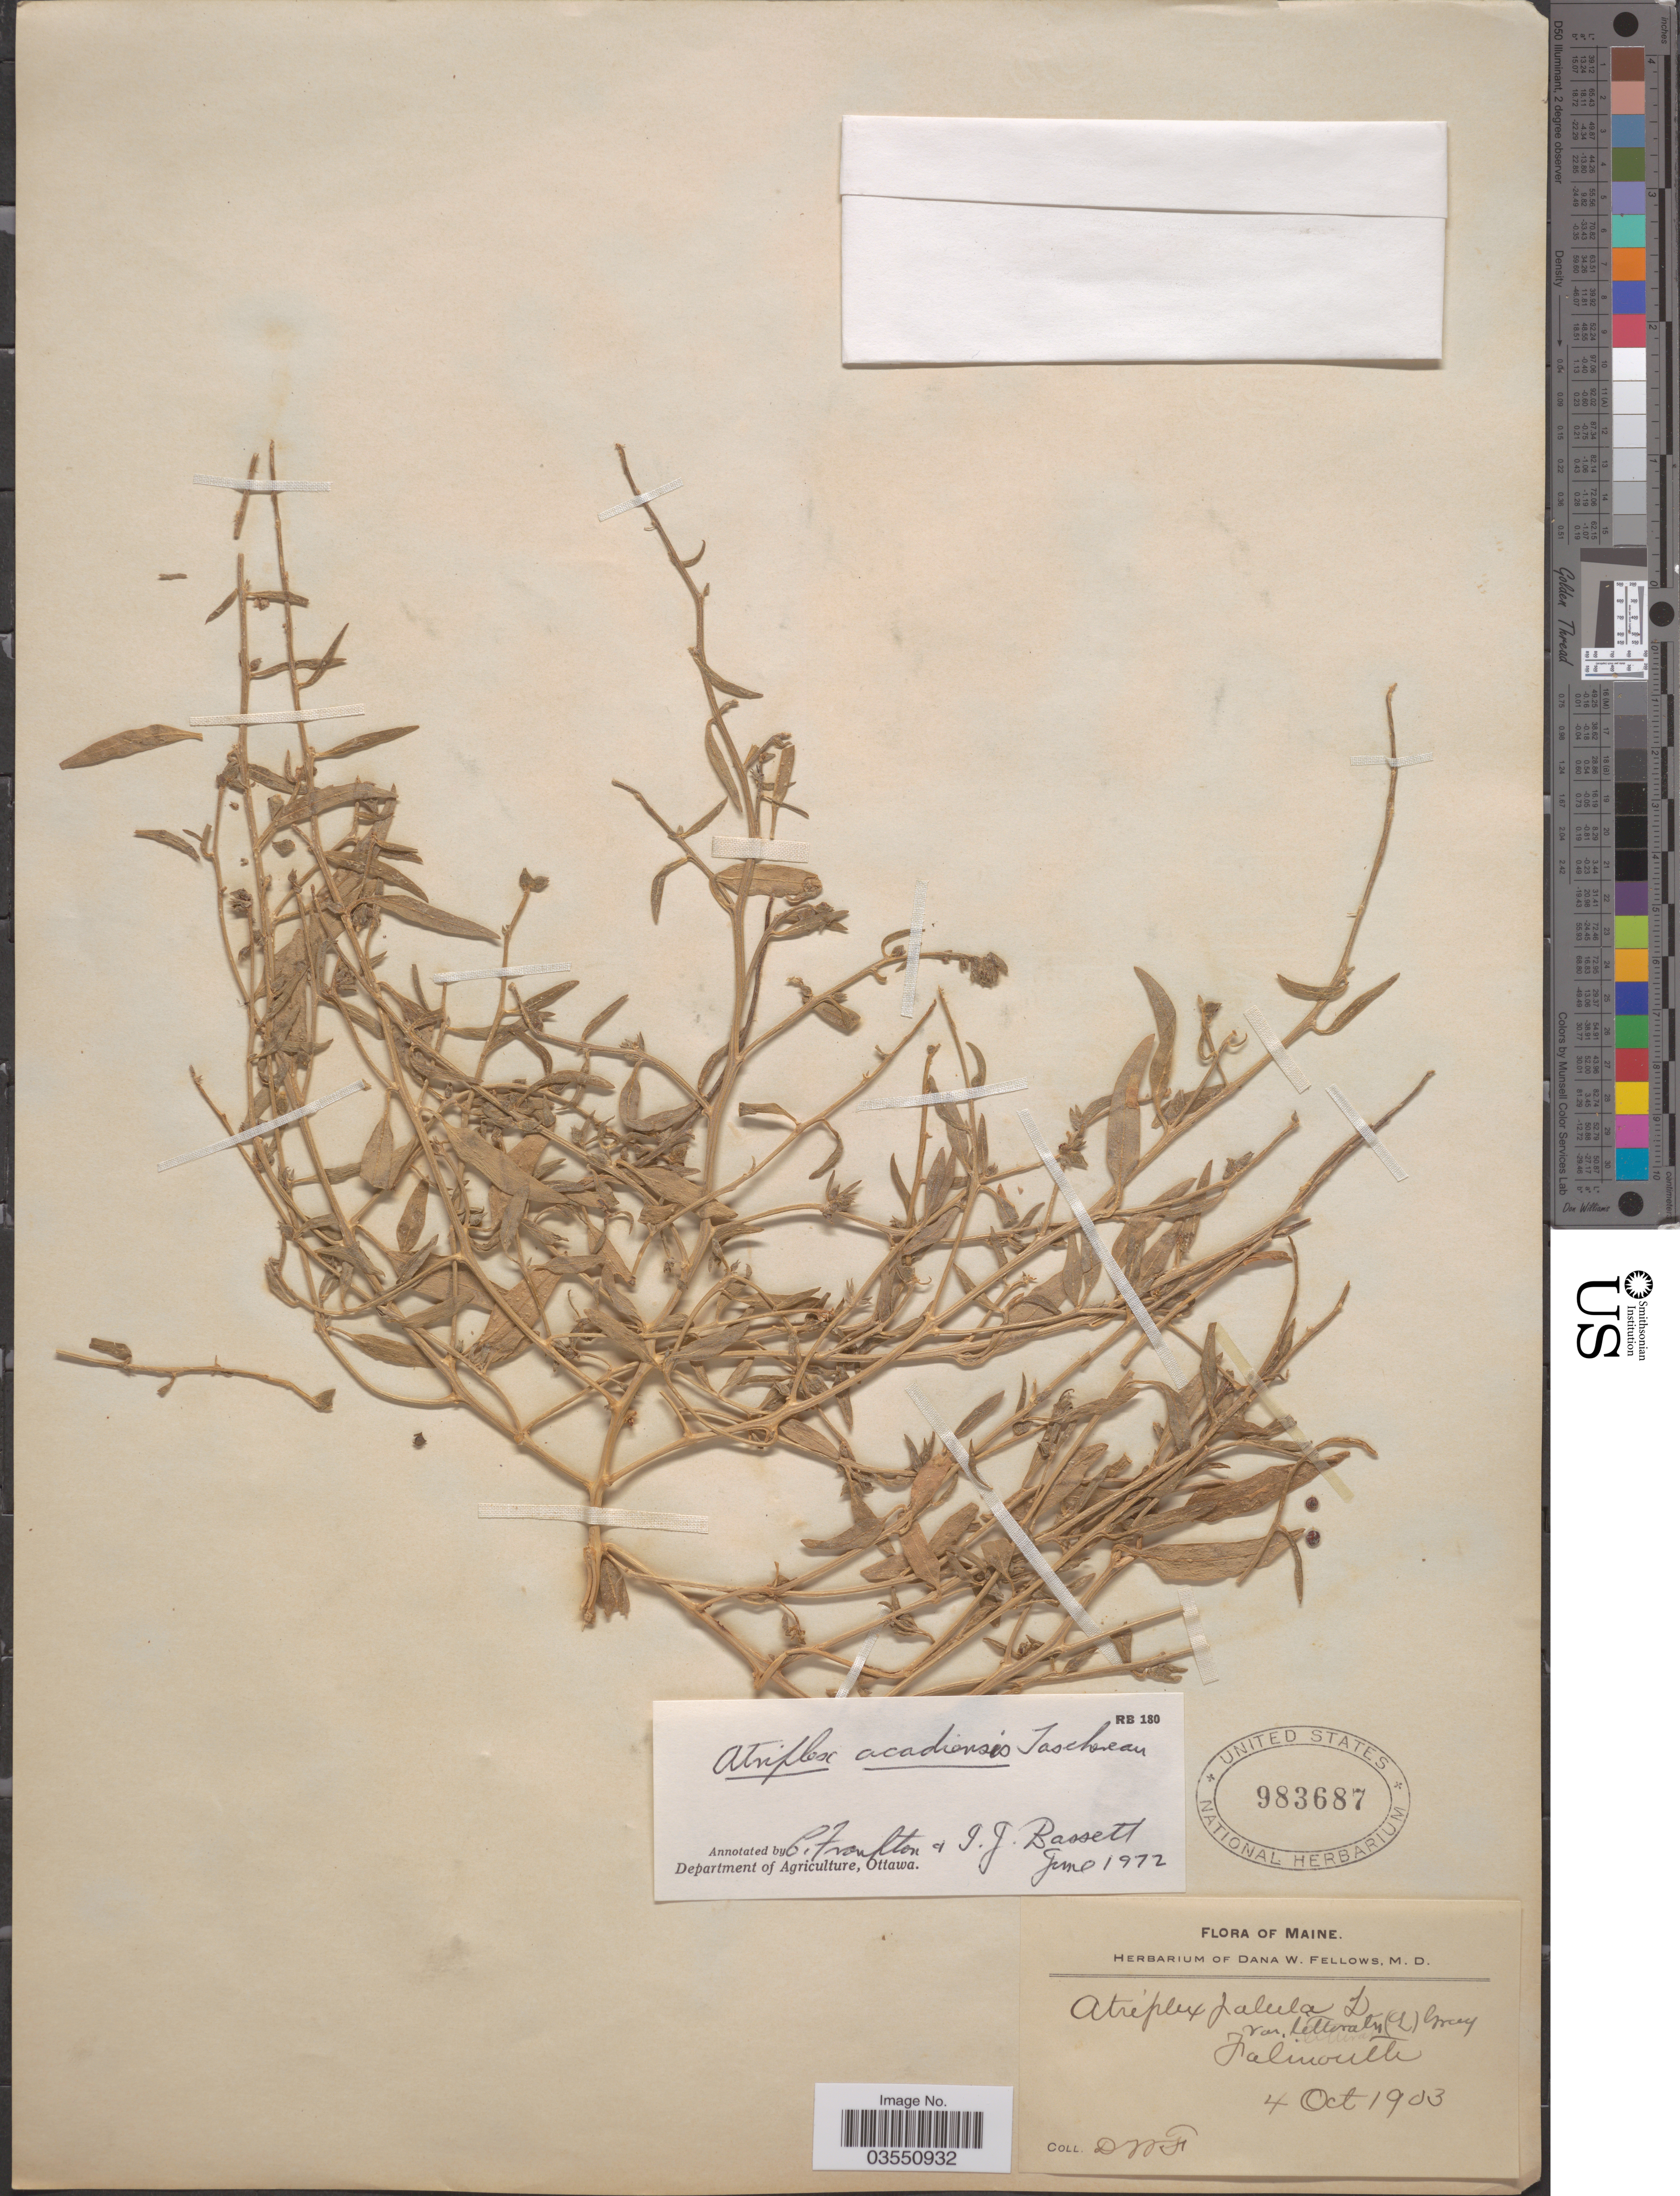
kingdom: Plantae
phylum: Tracheophyta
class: Magnoliopsida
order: Caryophyllales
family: Amaranthaceae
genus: Atriplex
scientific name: Atriplex acadiensis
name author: Tascher.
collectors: D. W. Fellows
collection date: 1903-10-04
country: United States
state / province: Maine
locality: Falmouth.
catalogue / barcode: US 983687